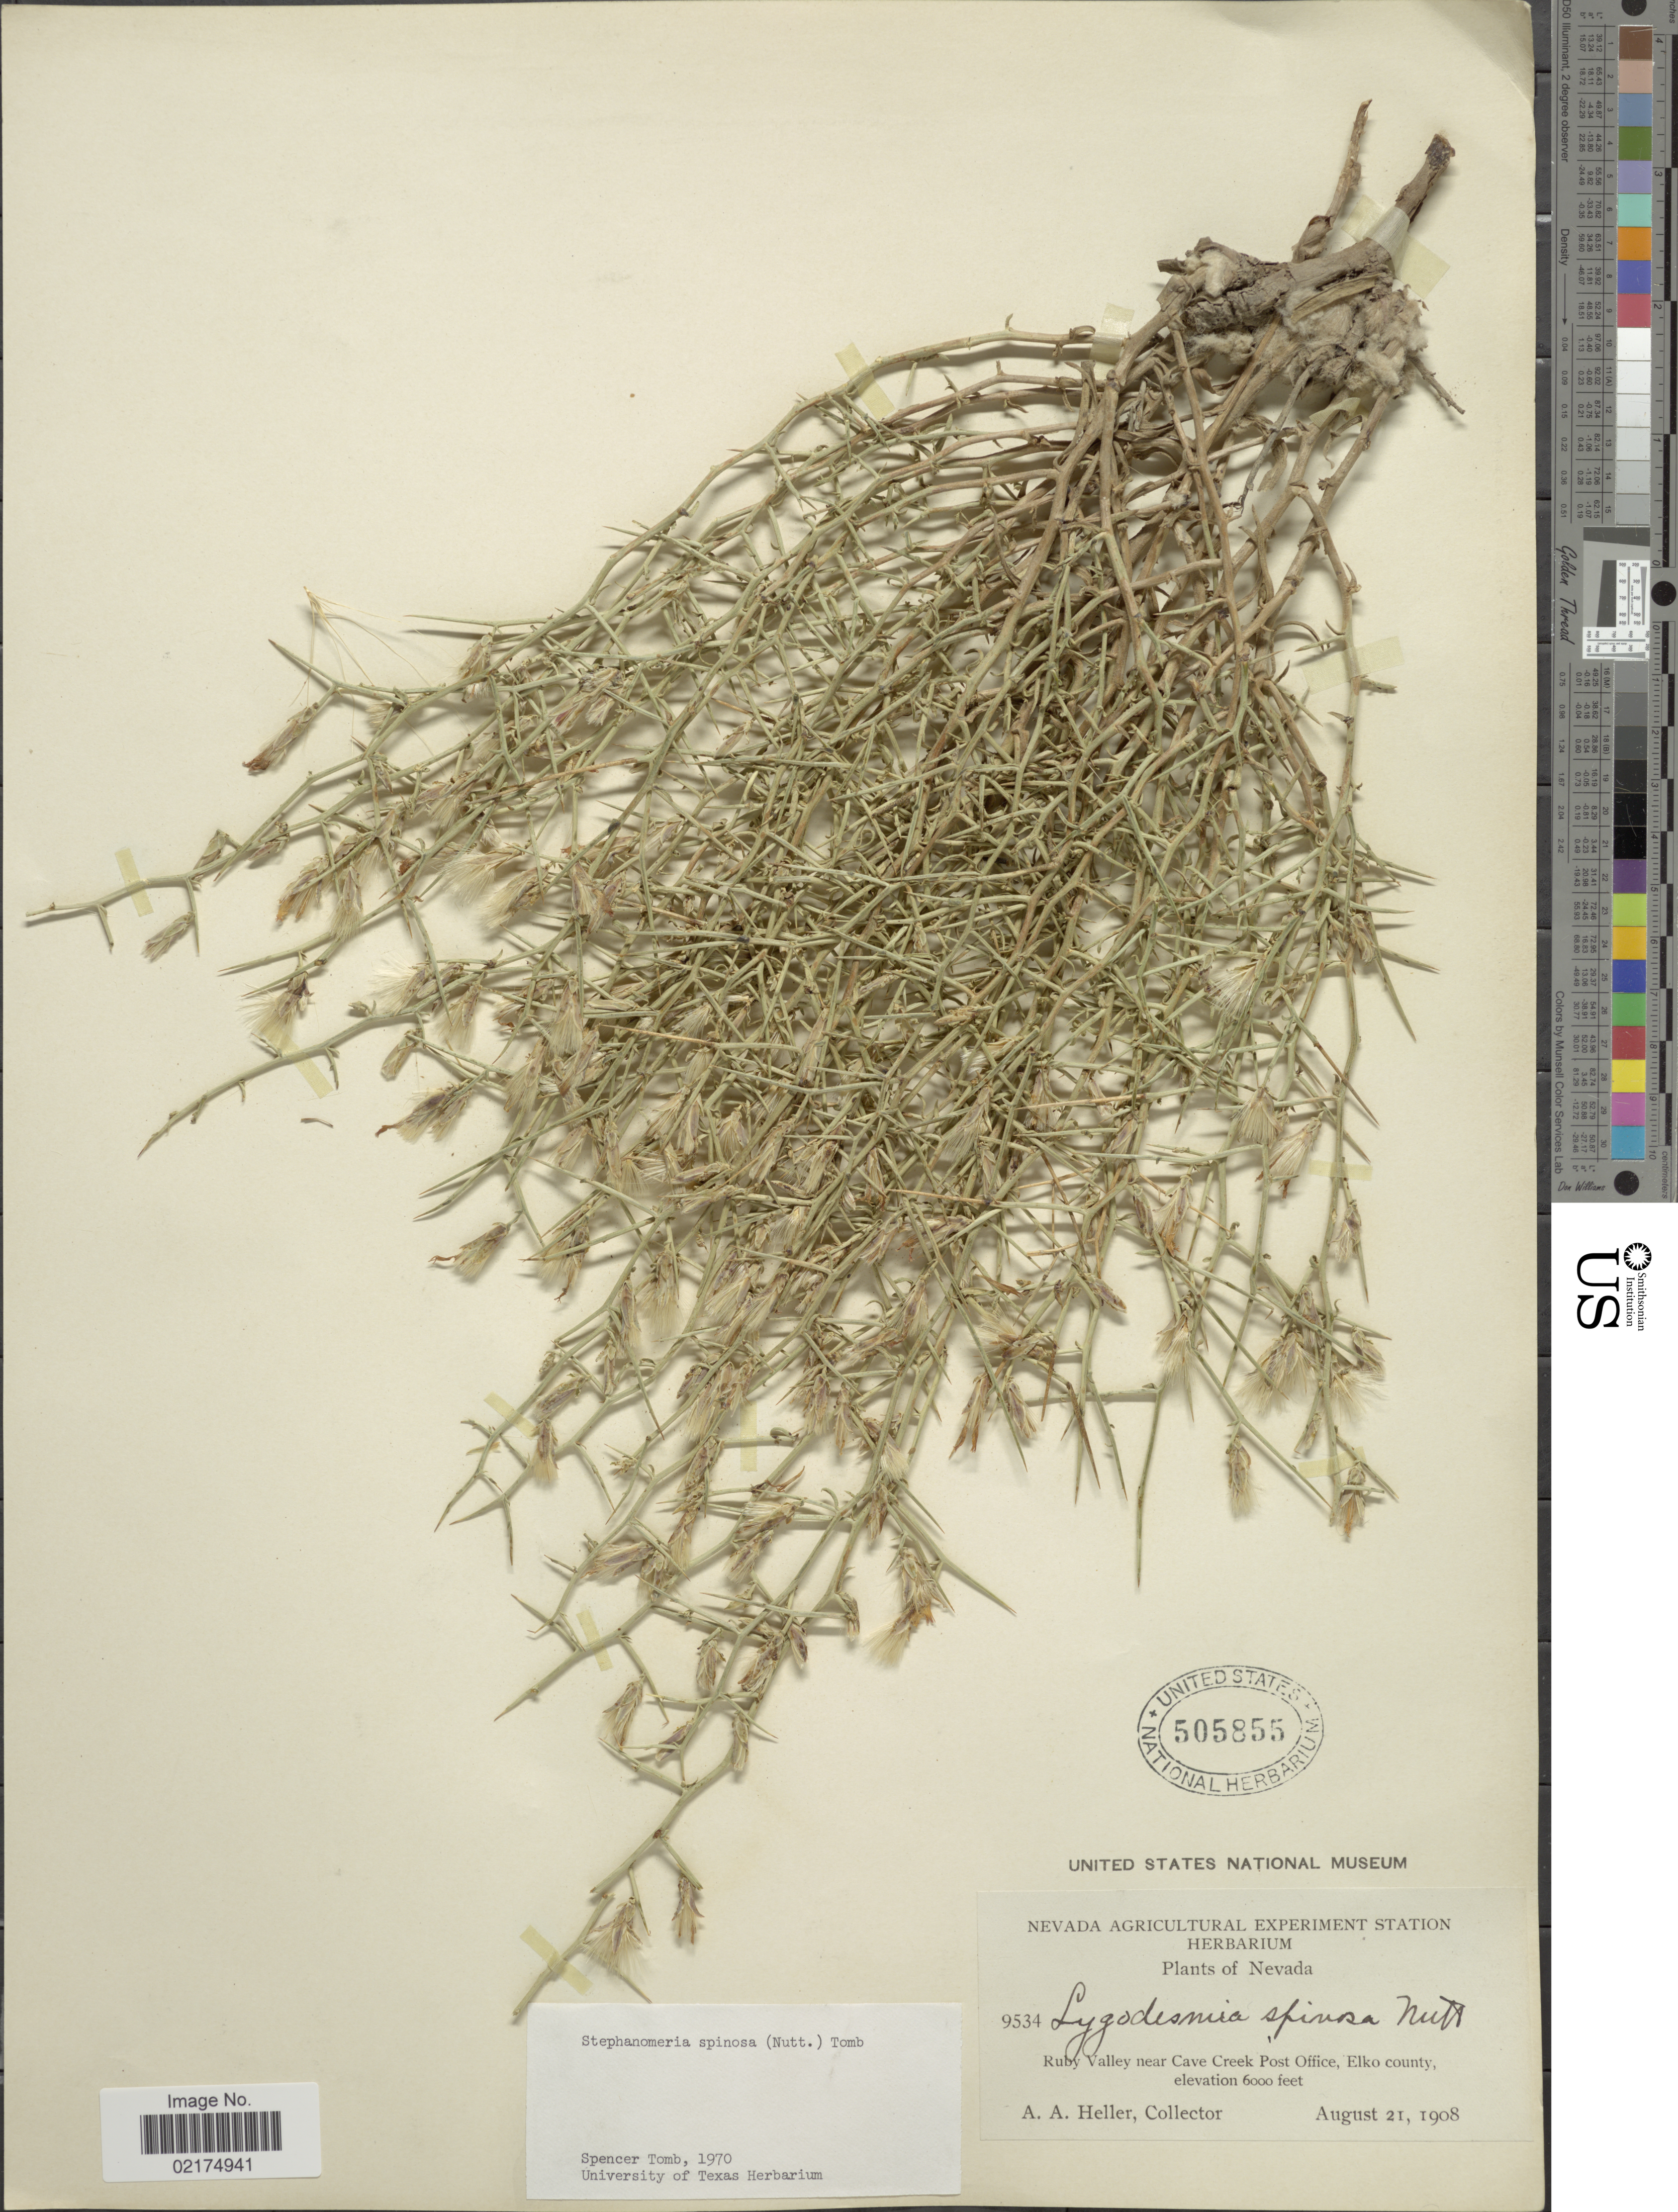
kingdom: Plantae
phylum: Tracheophyta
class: Magnoliopsida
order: Asterales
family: Asteraceae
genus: Pleiacanthus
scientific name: Pleiacanthus spinosus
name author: (Nutt.) Rydb.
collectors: A. A. Heller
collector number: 9534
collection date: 1908-08-21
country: United States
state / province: Nevada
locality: Ruby Valley near Cave Creek Post Office, Elko County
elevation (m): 1829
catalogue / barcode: US 505855